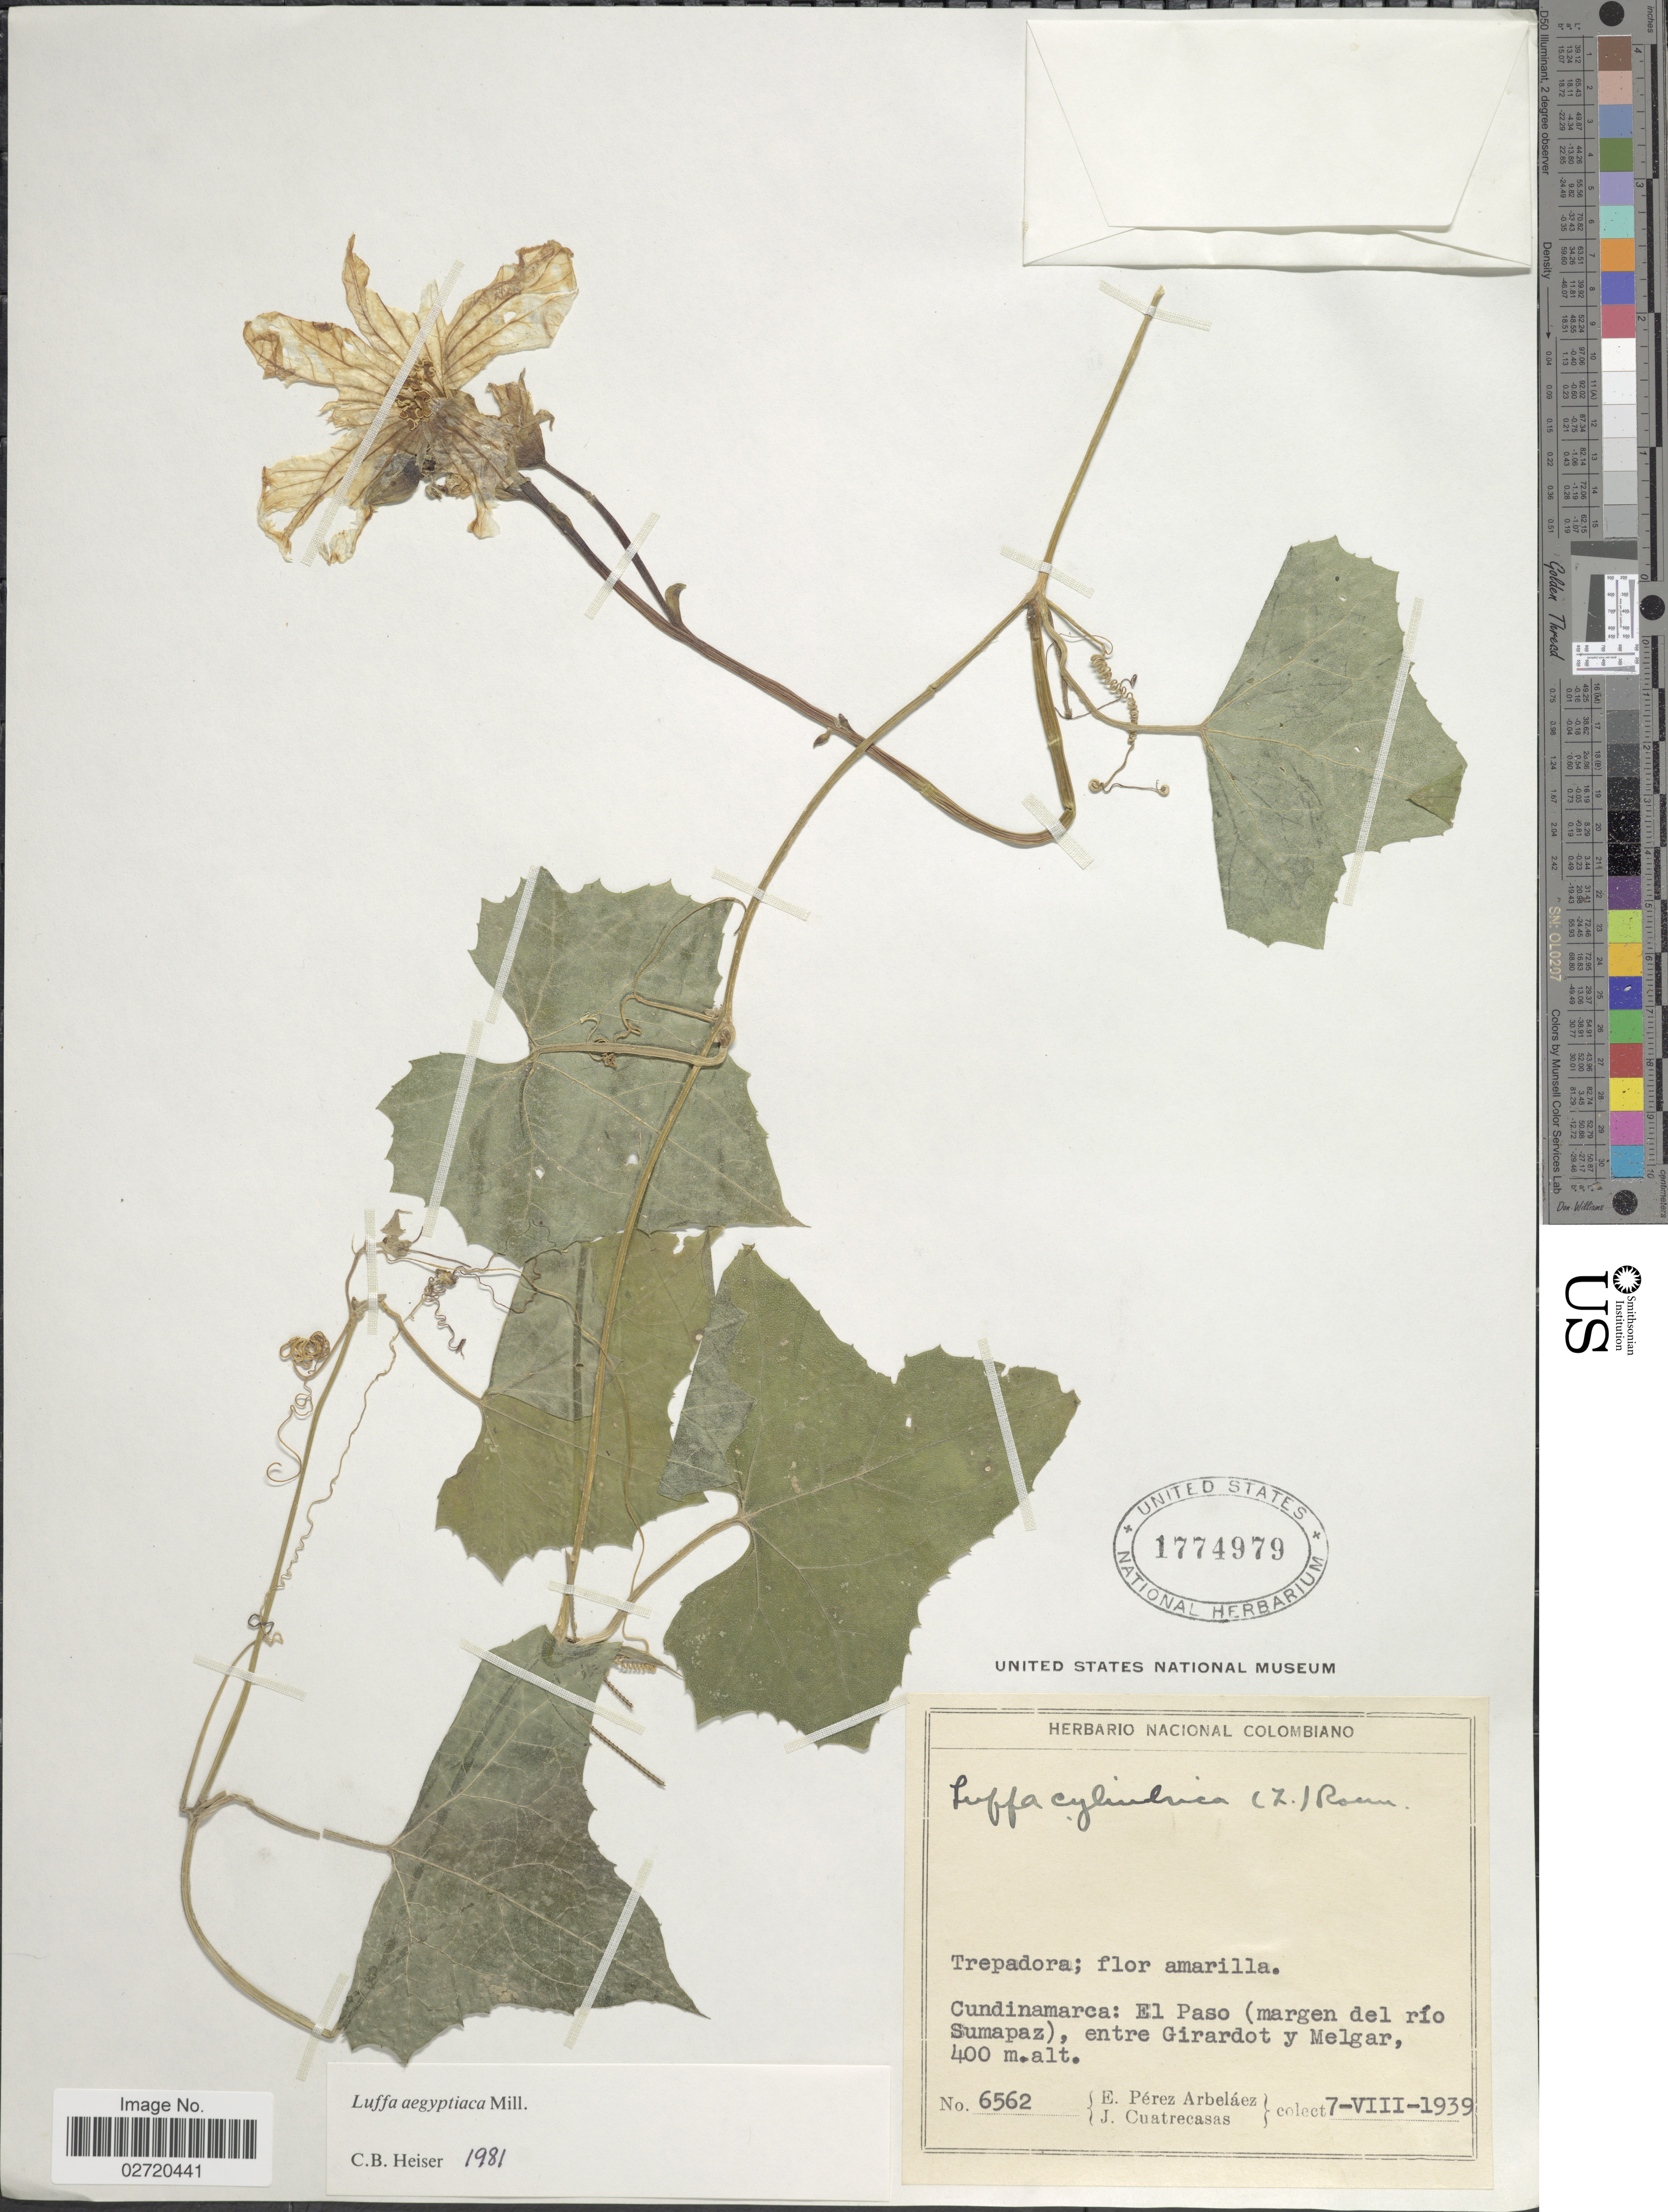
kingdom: Plantae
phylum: Tracheophyta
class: Magnoliopsida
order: Cucurbitales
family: Cucurbitaceae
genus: Luffa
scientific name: Luffa aegyptiaca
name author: Mill.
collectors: E. Pérez Arbeláez & J. Cuatrecasas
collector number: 6562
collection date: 1939-08-07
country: Colombia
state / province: Cundinamarca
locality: Cundinamarca: El Paso (margen del rio Sumapaz), entre Girardot y Melgar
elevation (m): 400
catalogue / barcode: US 1774979